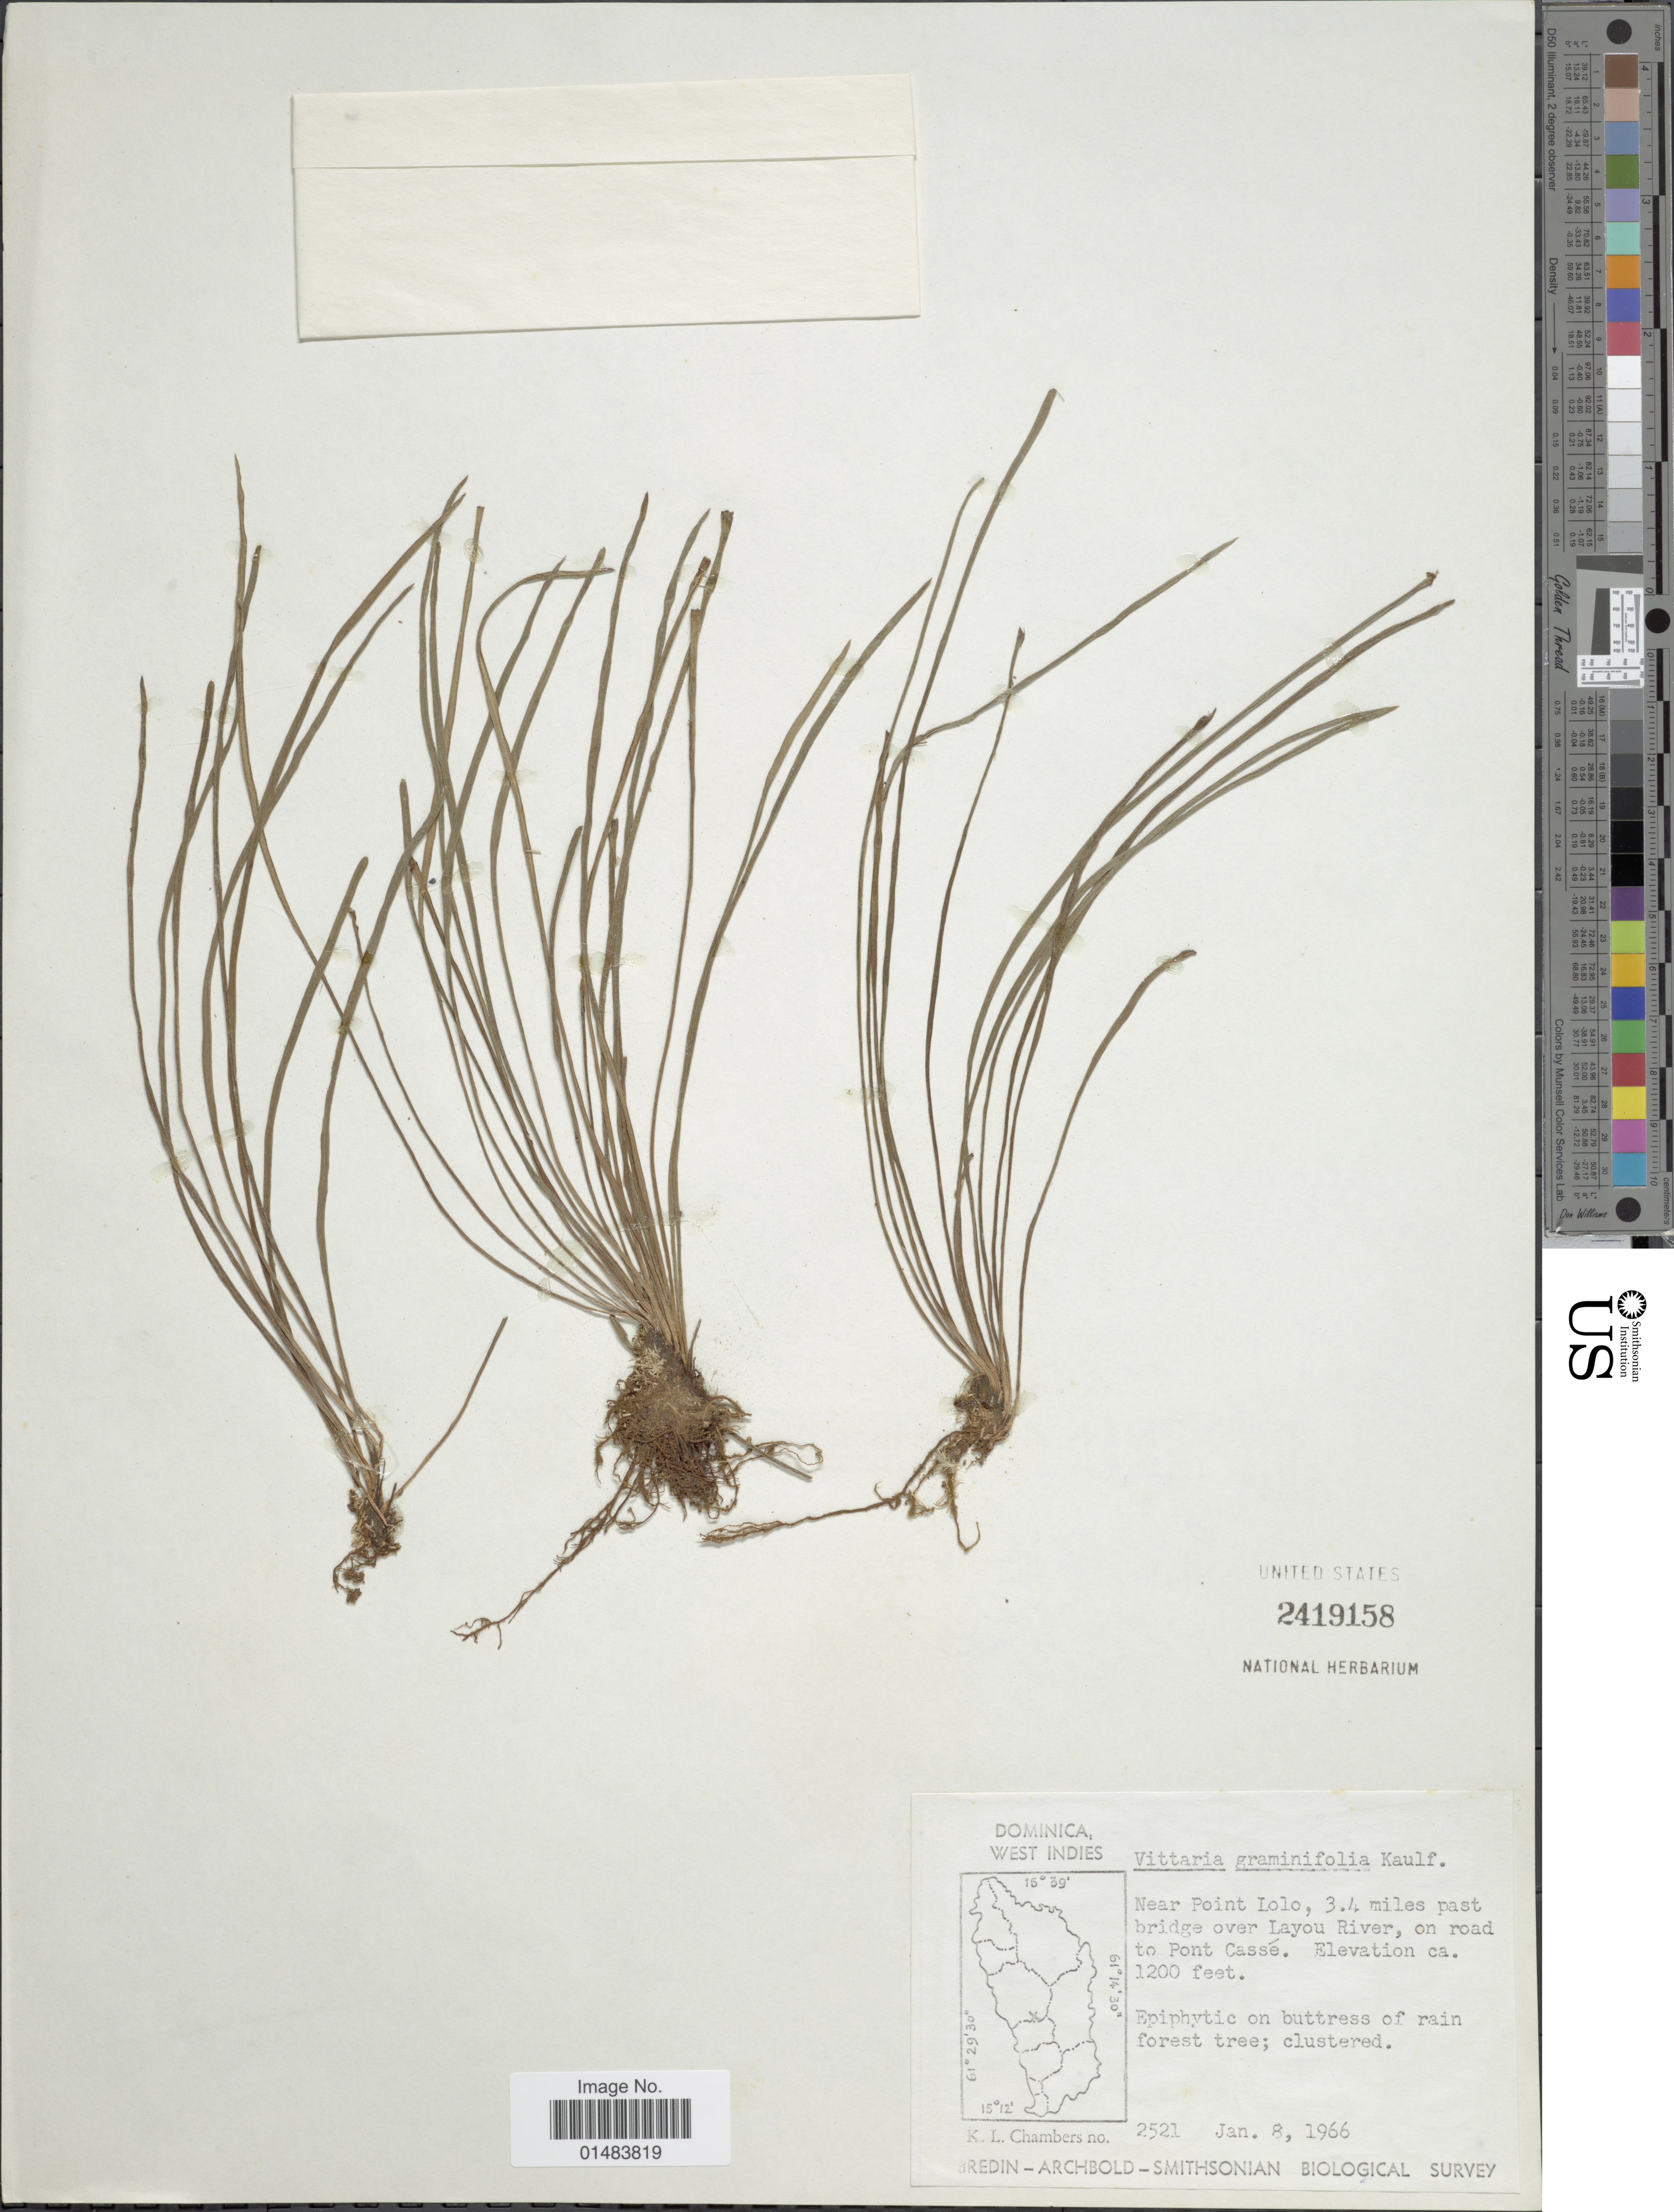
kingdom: Plantae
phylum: Tracheophyta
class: Polypodiopsida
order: Polypodiales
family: Pteridaceae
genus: Vittaria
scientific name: Vittaria graminifolia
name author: Kaulf.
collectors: K. Chambers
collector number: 2521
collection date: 1966-01-08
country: Dominica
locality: Near Point Lolo, 3.4 miles past bridge over Layou River, on road to Pont Casse. Epiphytic on buttress of rain forest tree; clustered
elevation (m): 366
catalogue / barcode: US 2419158